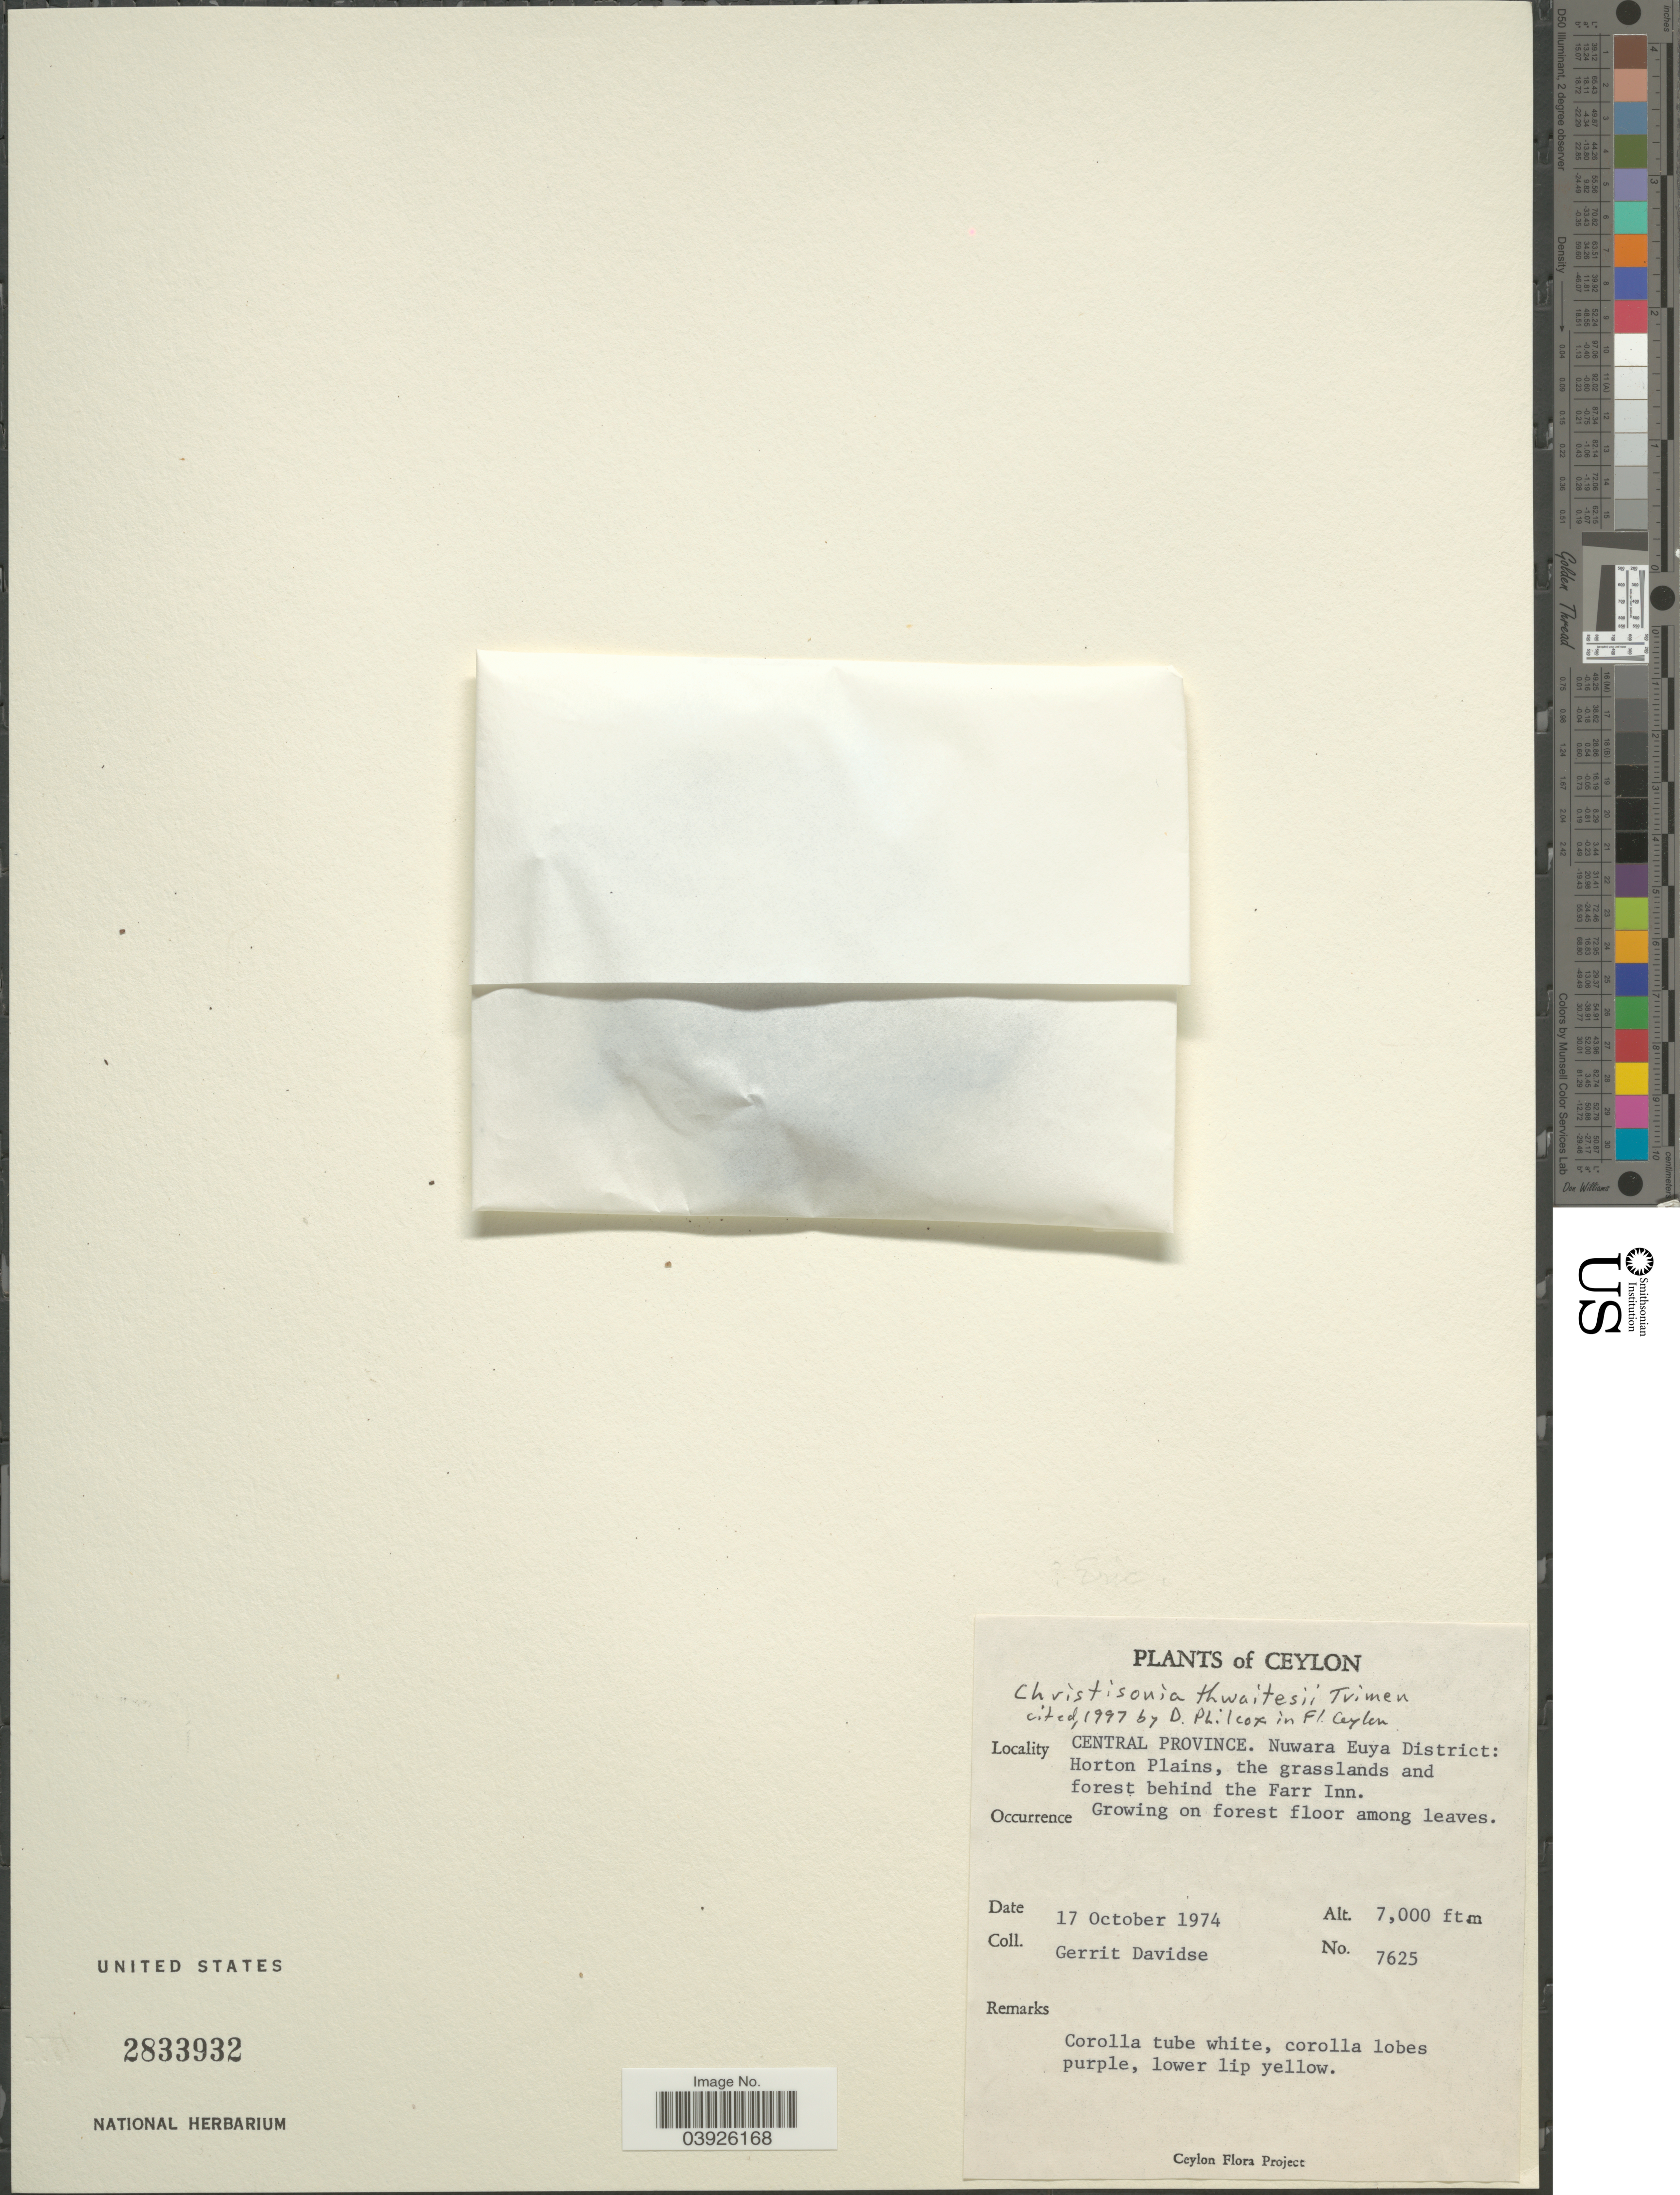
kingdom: Plantae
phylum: Tracheophyta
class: Magnoliopsida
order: Lamiales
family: Orobanchaceae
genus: Christisonia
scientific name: Christisonia thwaitesii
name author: Trimen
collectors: G. Davidse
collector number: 7625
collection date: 1974-10-17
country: Sri Lanka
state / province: Central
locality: Ceylon. Nuwara Euya District: Horton Plains, the grassland and forest behind the Farr Inn.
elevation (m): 2134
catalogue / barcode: US 2833932